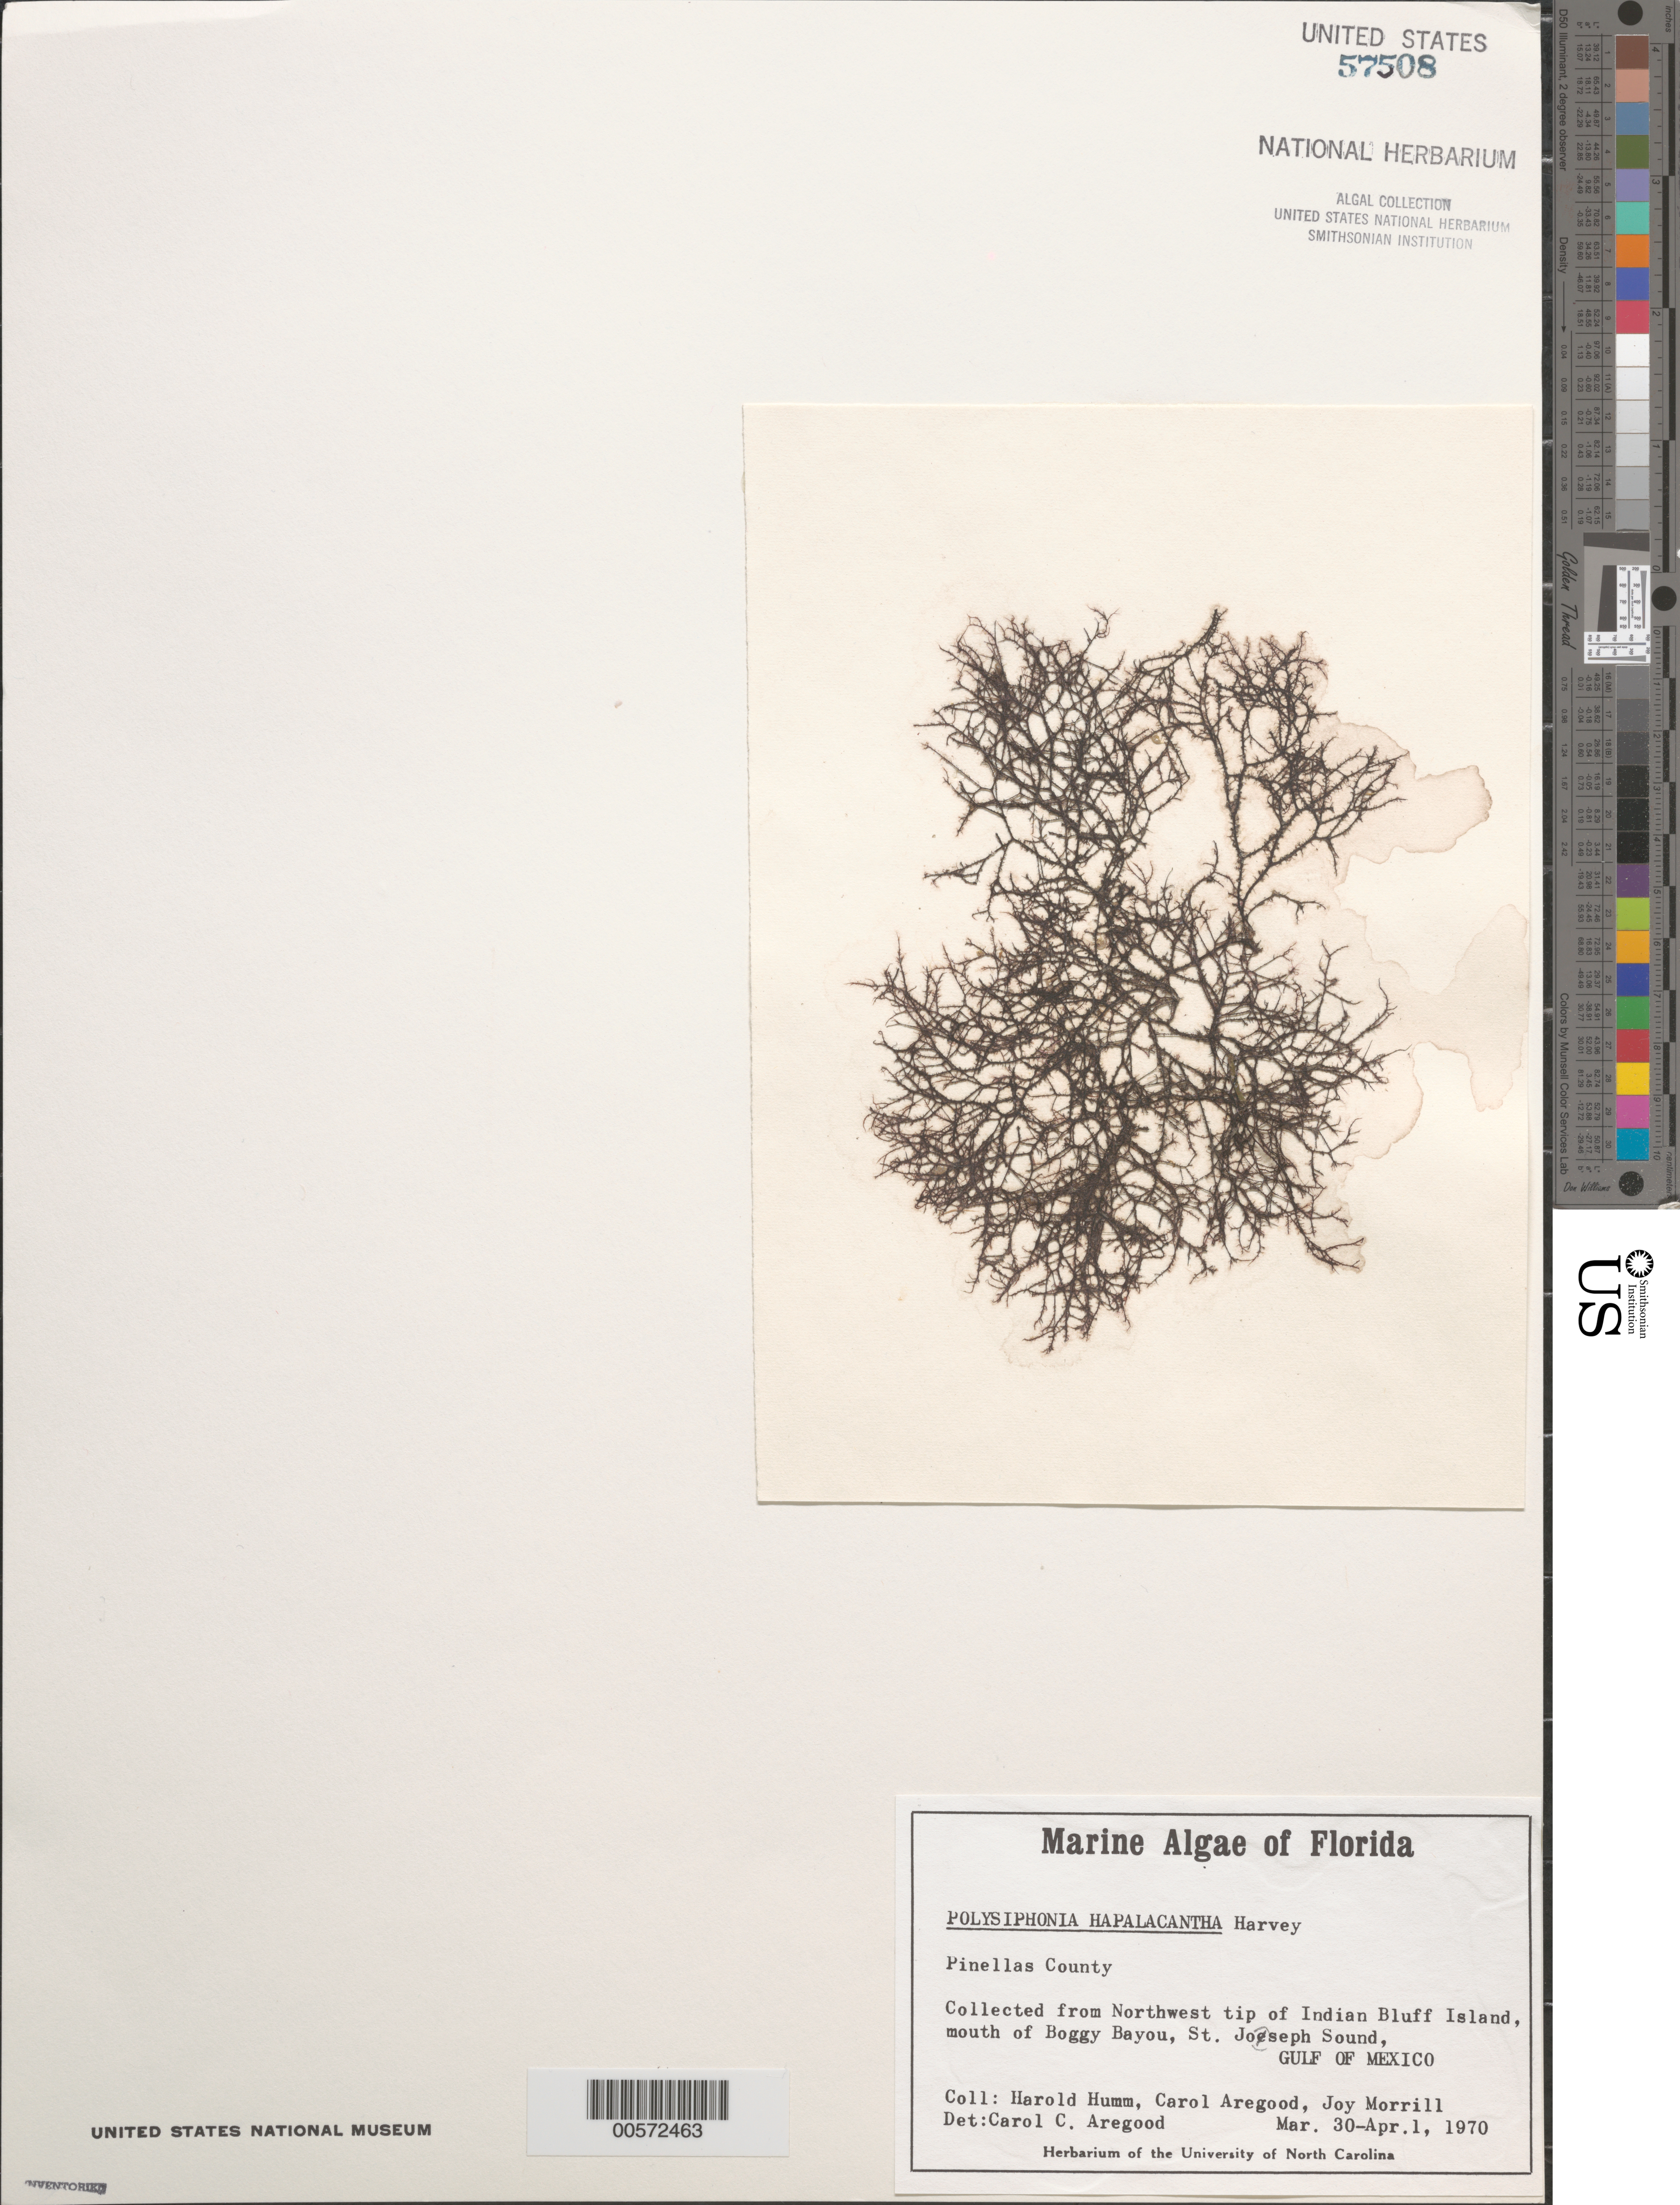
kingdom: Plantae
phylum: Rhodophyta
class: Florideophyceae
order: Ceramiales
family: Rhodomelaceae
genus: Polysiphonia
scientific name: Polysiphonia hapalacantha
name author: Harv.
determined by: Aregood, C. C.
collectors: H. J. Humm, C. Aregood & J. Morrill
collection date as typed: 30 Mar 1970 to 01 Apr 1970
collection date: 1970-03-30/1970-04-01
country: United States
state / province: Florida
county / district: Pinellas County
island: Indian Bluff Island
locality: Boggy Bayou, St. Joseph Sound, Gulf of Mexico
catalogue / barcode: US 57508